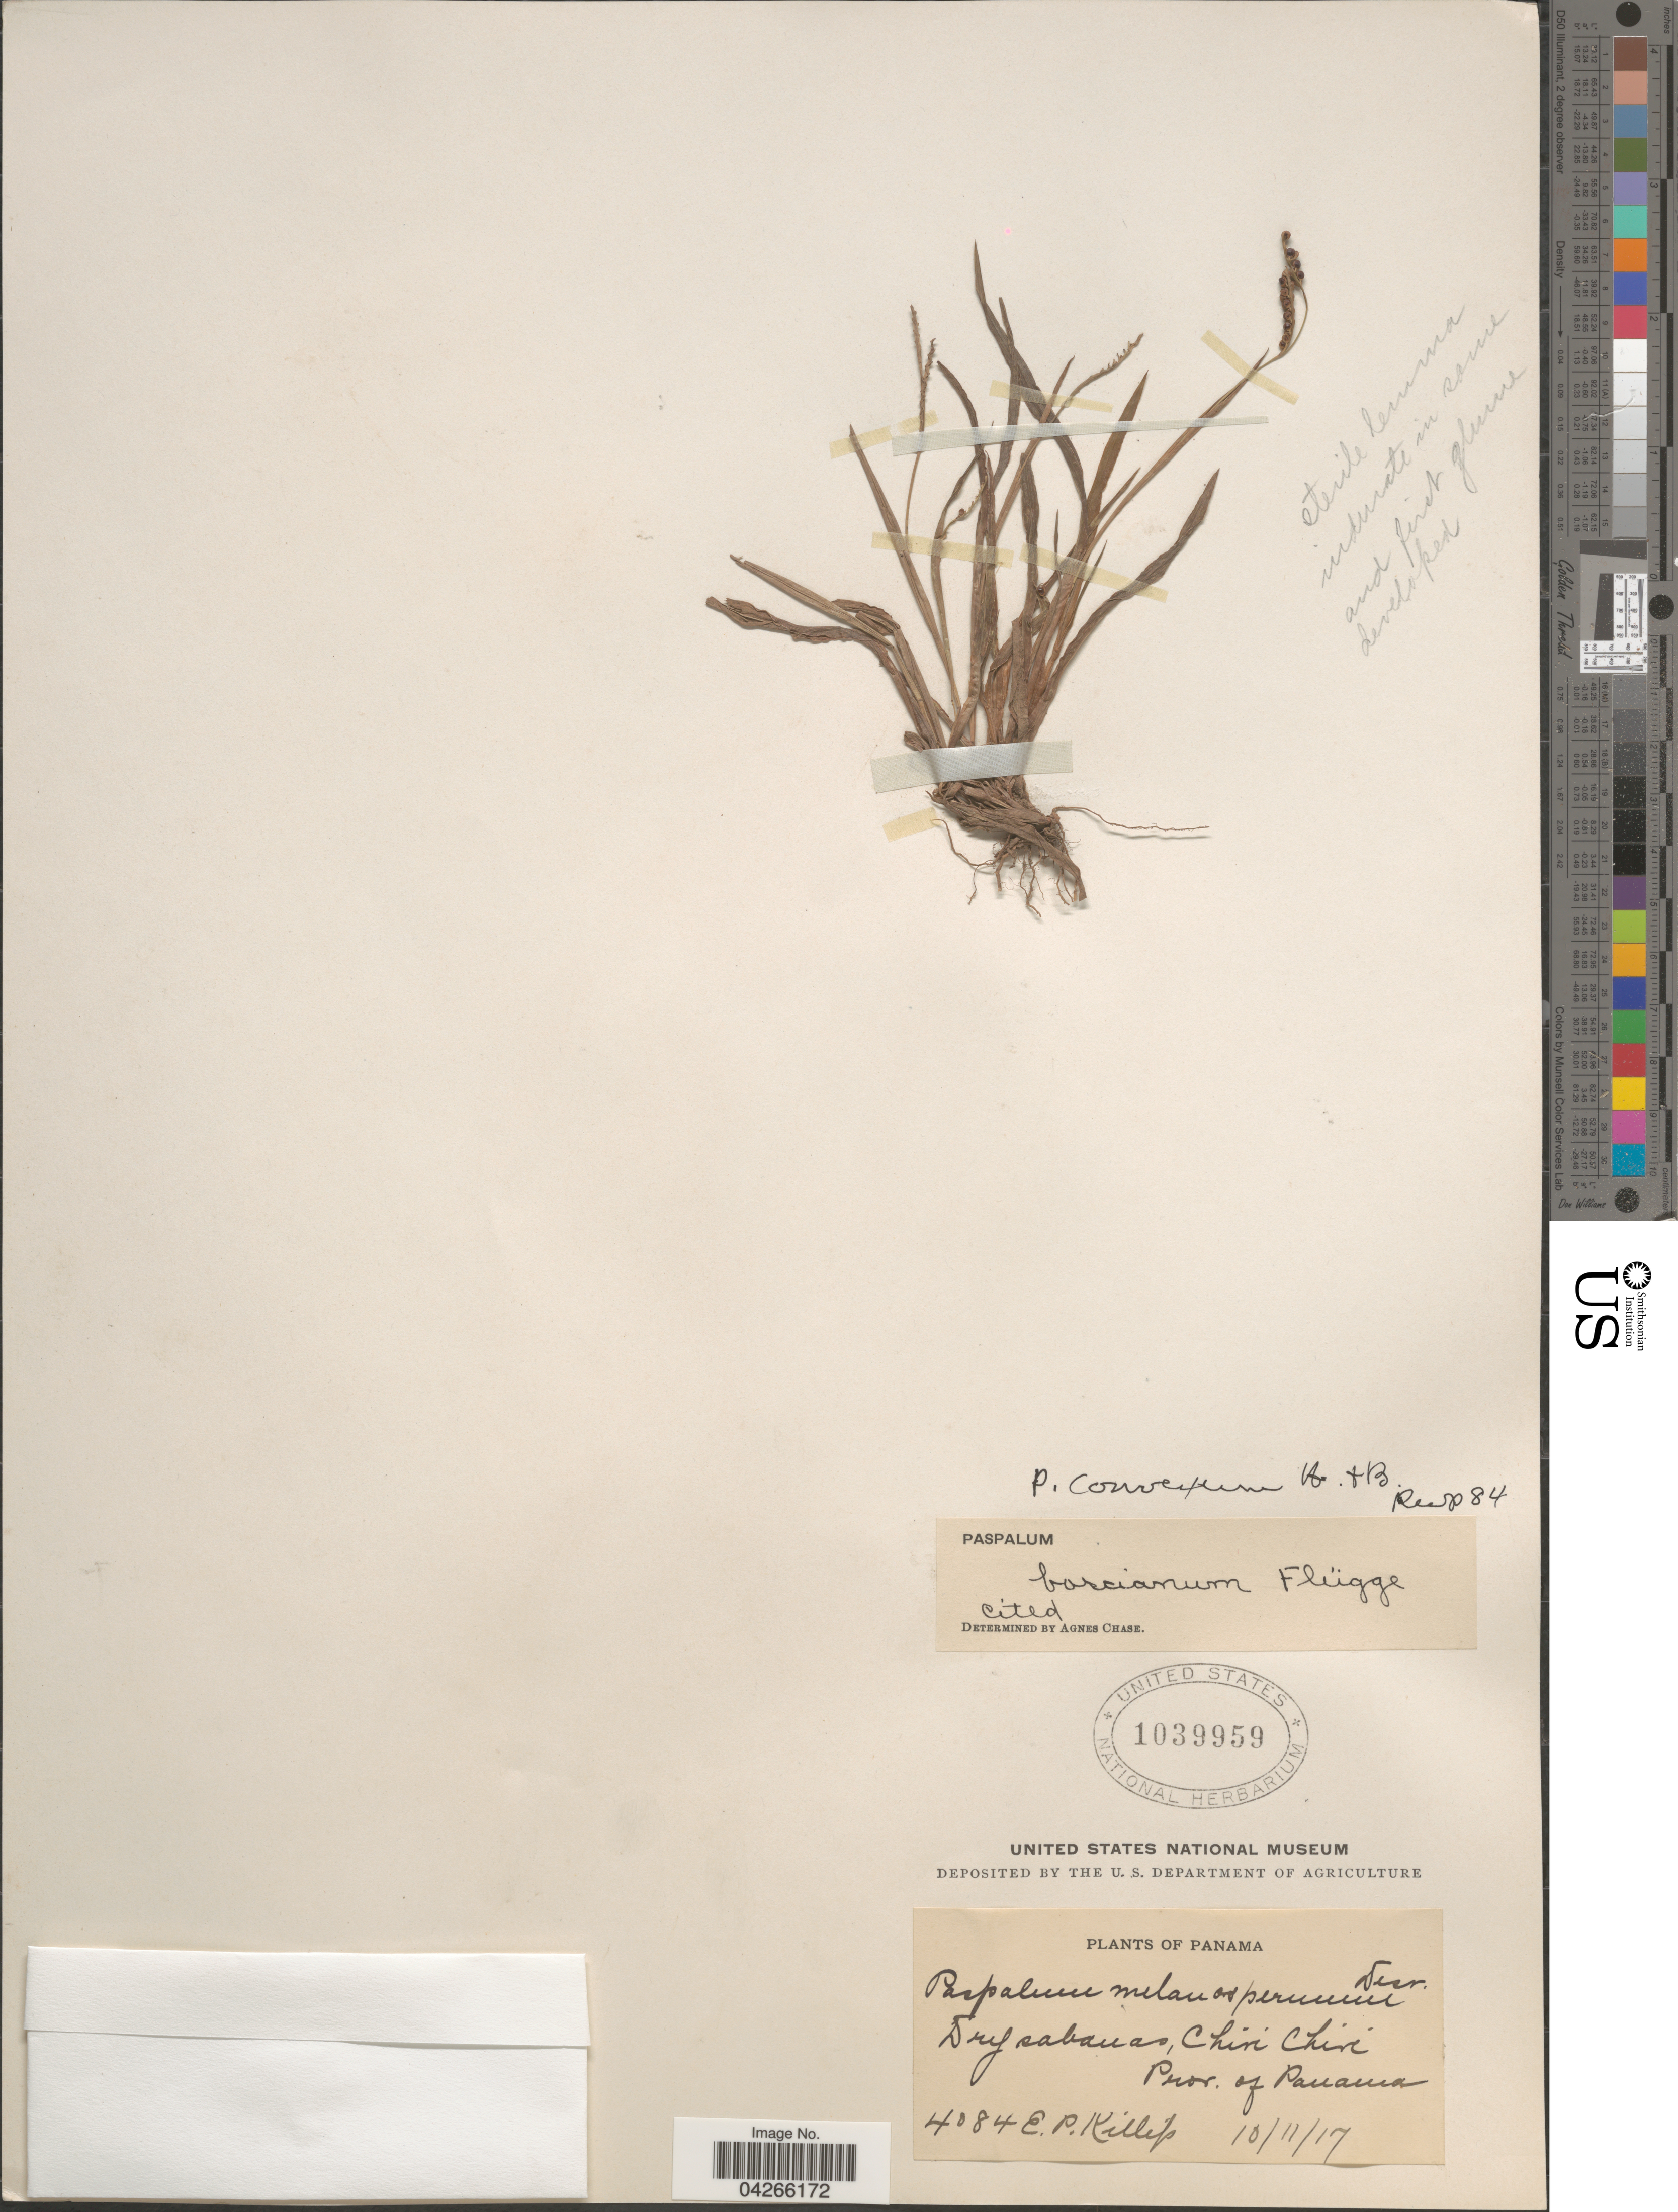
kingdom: Plantae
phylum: Tracheophyta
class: Liliopsida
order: Poales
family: Poaceae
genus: Paspalum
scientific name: Paspalum convexum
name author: Humb. & Bonpl. ex Flüggé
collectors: E. P. Killip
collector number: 4084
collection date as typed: Transcribed d/m/y: 10/11/17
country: Panama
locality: Dry sabanas, Chiri Chiri. Prov. of Panama.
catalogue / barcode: US 1039959